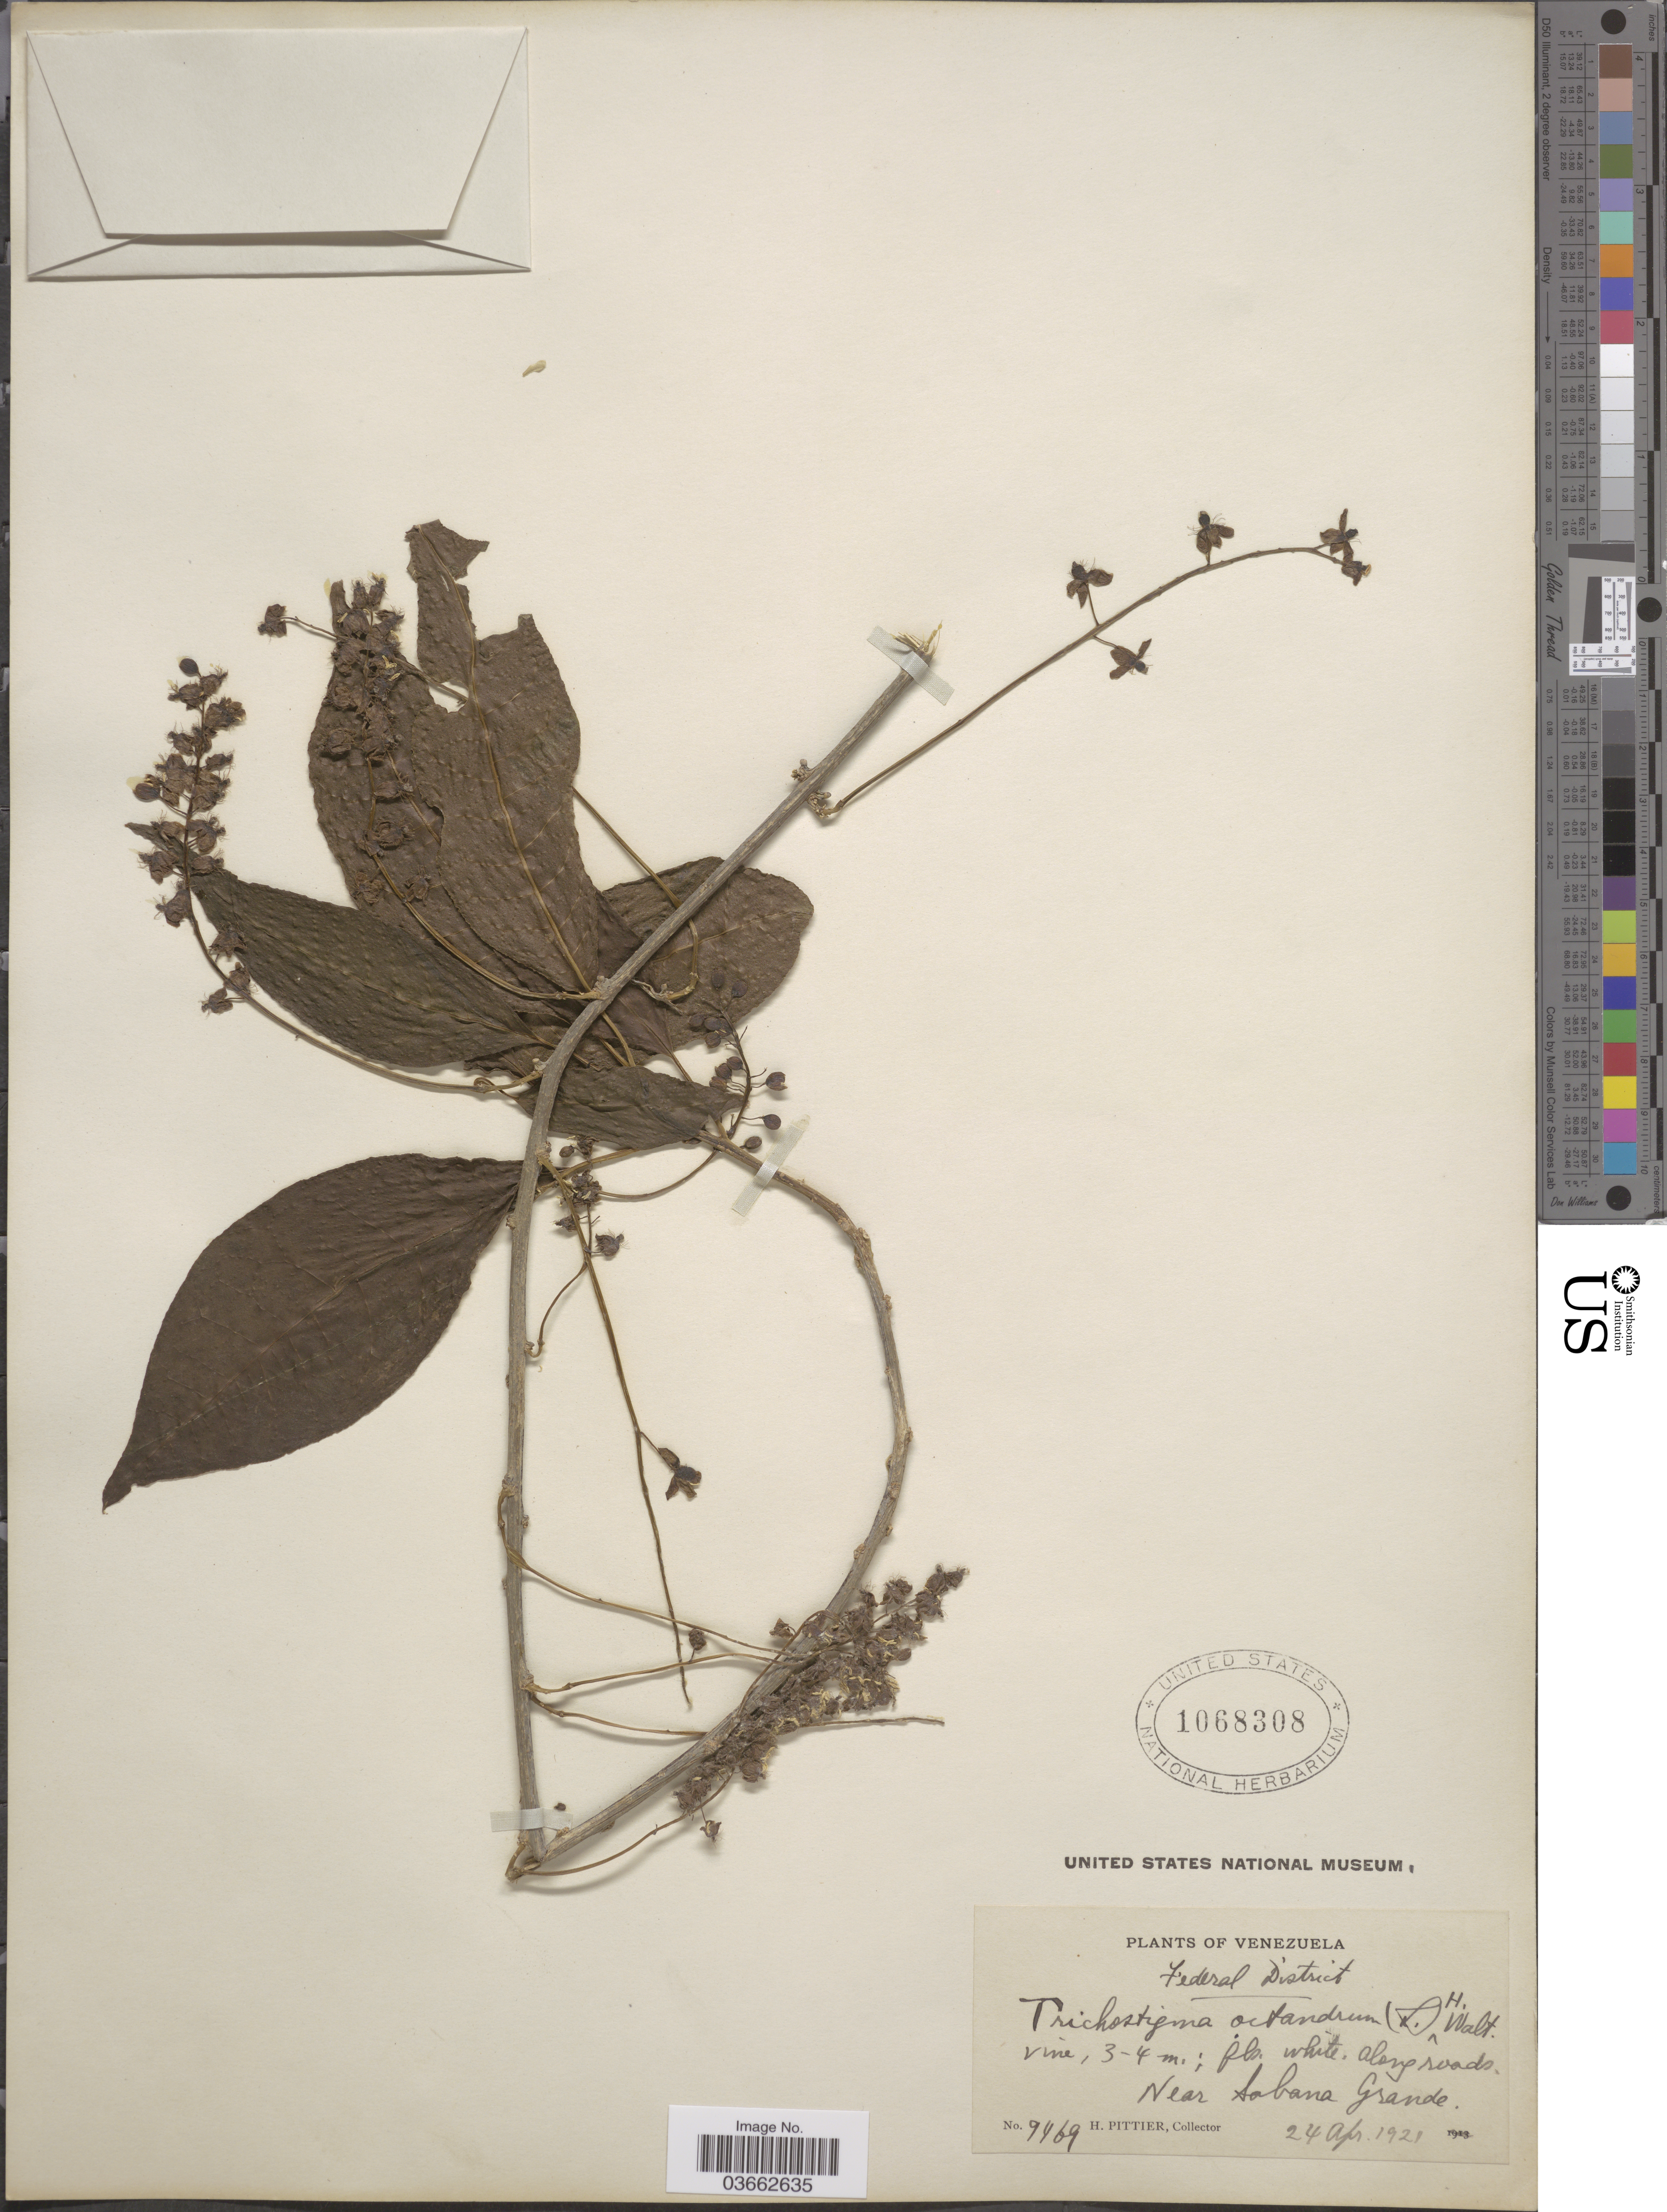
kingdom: Plantae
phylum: Tracheophyta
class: Magnoliopsida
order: Caryophyllales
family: Phytolaccaceae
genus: Trichostigma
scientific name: Trichostigma octandrum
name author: (L.) H. Walter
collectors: H. F. Pittier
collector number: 9469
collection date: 1921-04-24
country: Venezuela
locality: Federal District. Near Sabana Grande.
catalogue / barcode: US 1068308